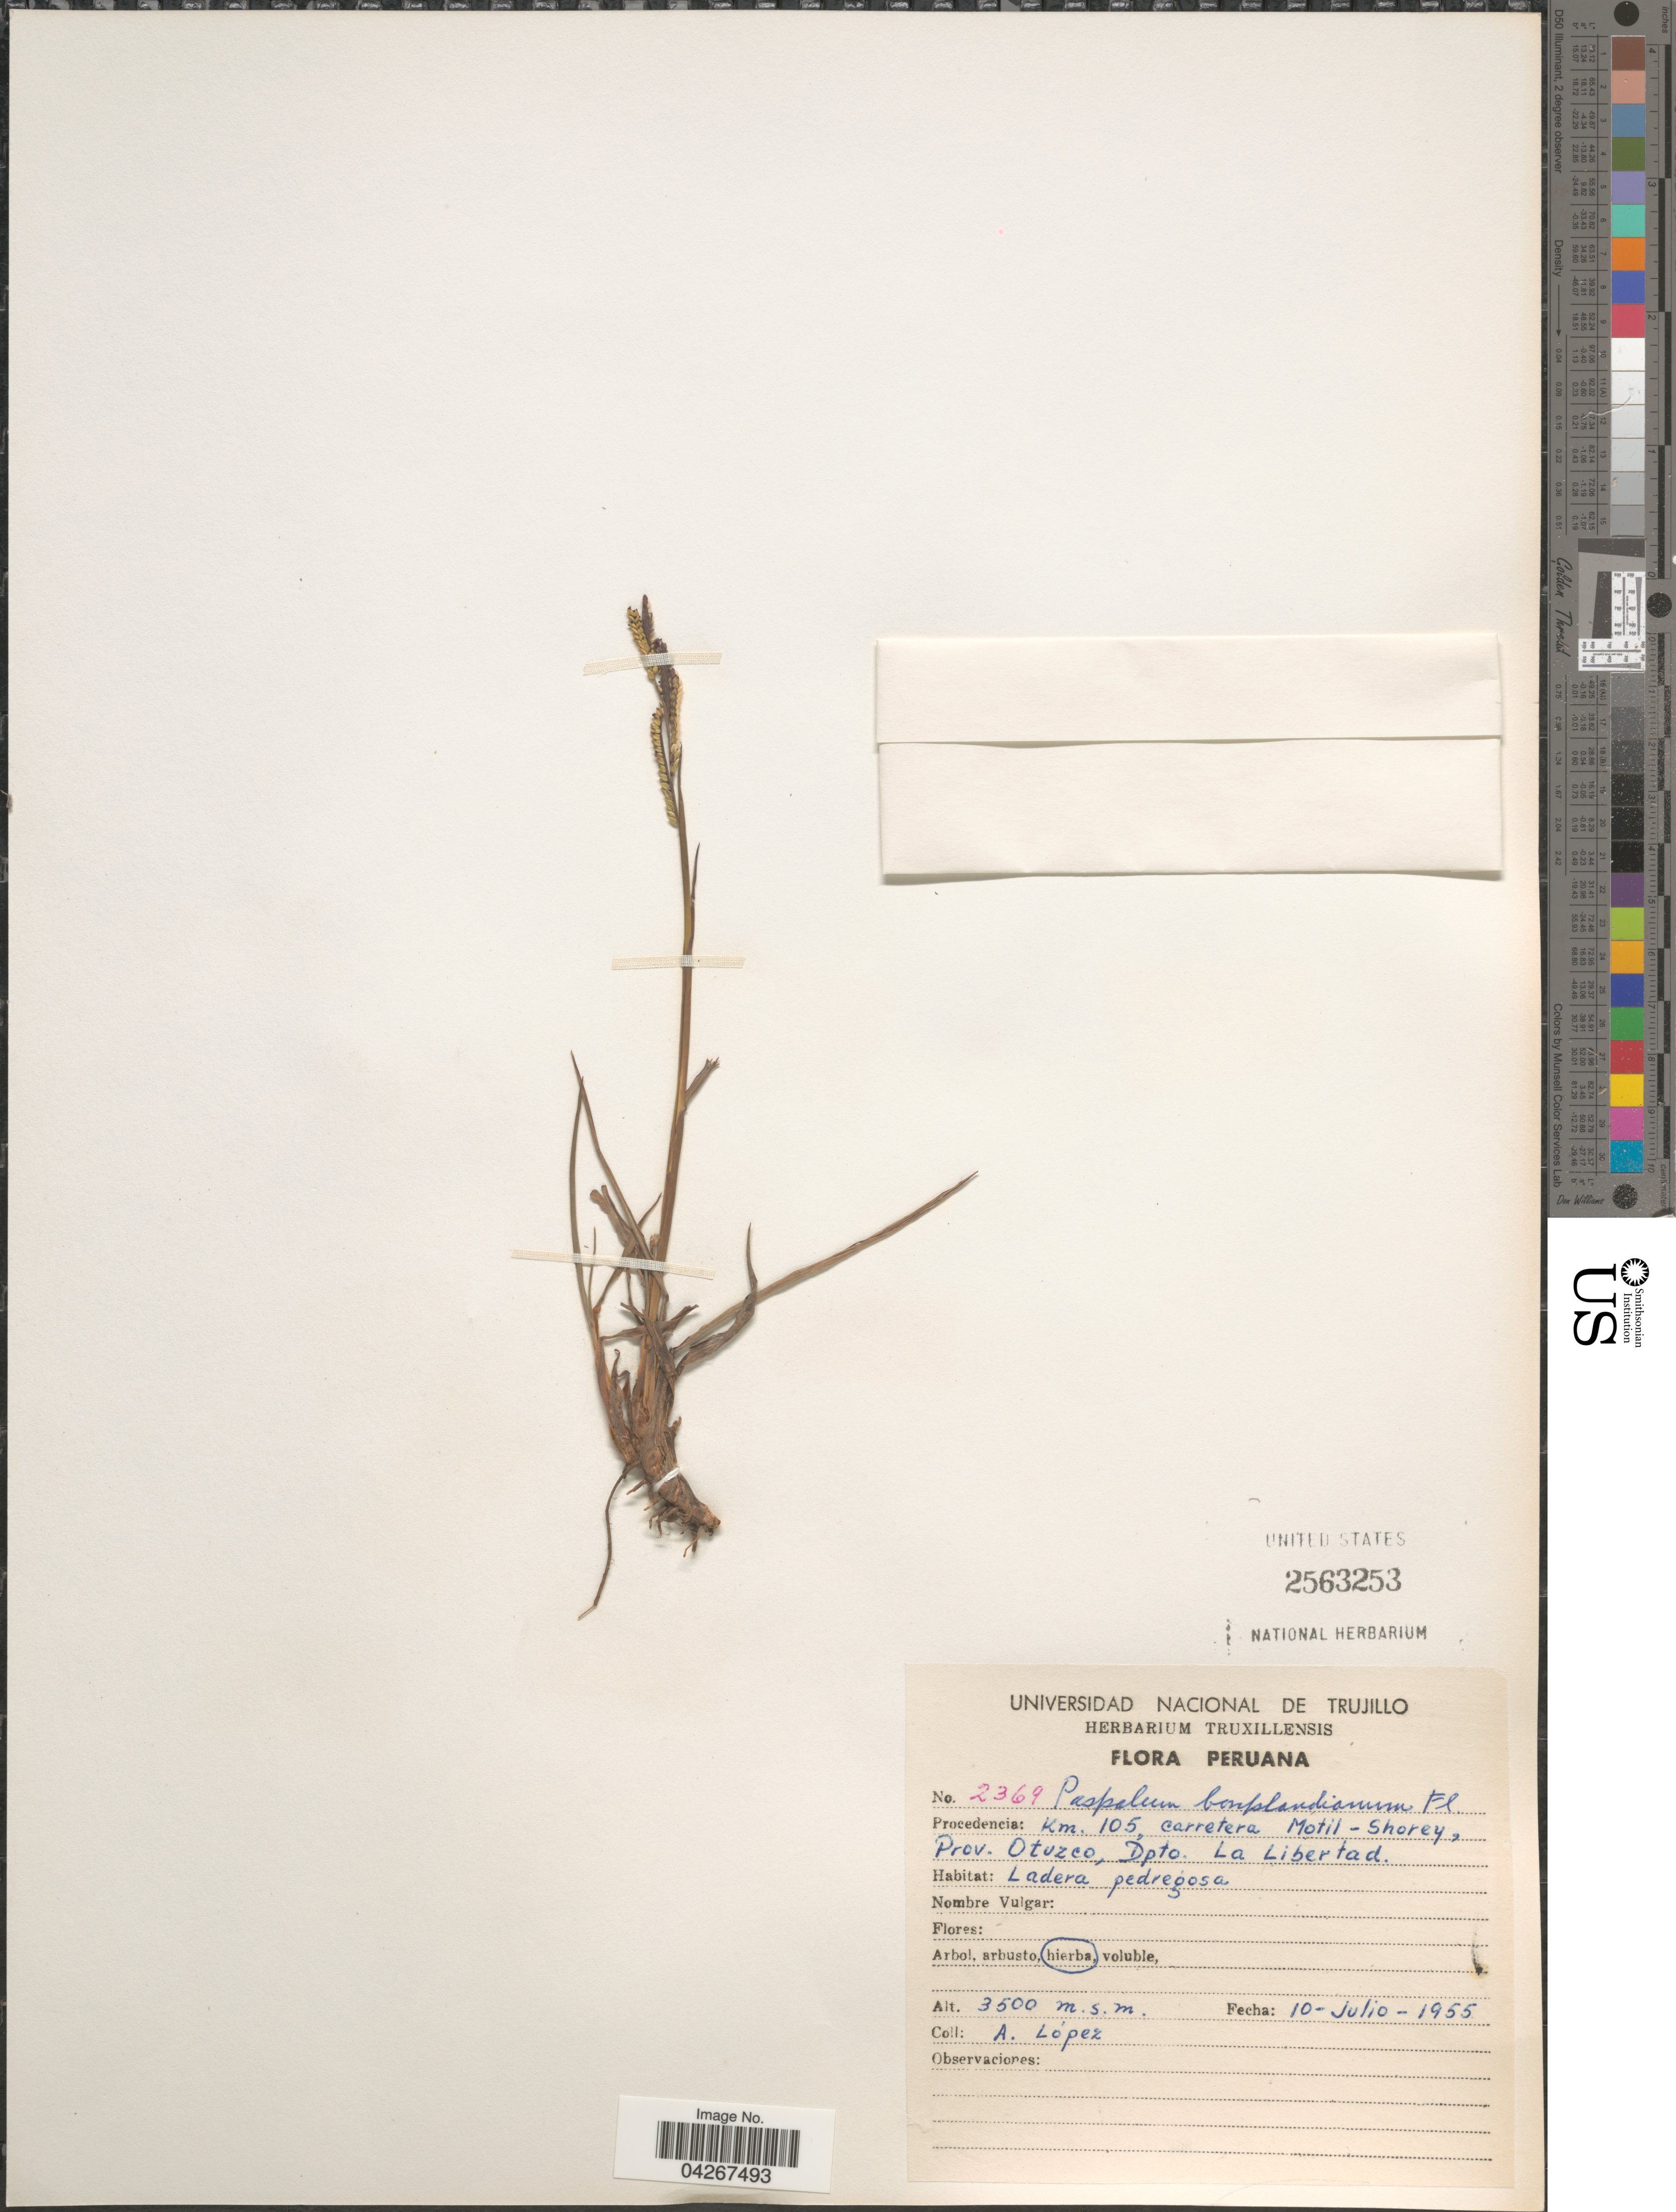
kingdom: Plantae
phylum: Tracheophyta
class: Liliopsida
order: Poales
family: Poaceae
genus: Paspalum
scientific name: Paspalum bonplandianum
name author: Flüggé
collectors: A. López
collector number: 2369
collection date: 1955-07-10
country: Peru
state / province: La Libertad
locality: Procedencia: Km. 105, carretera Motil-Shorey, Prov. Otuzco, Dpto. La Libertad.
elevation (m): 3500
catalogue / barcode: US 2563253